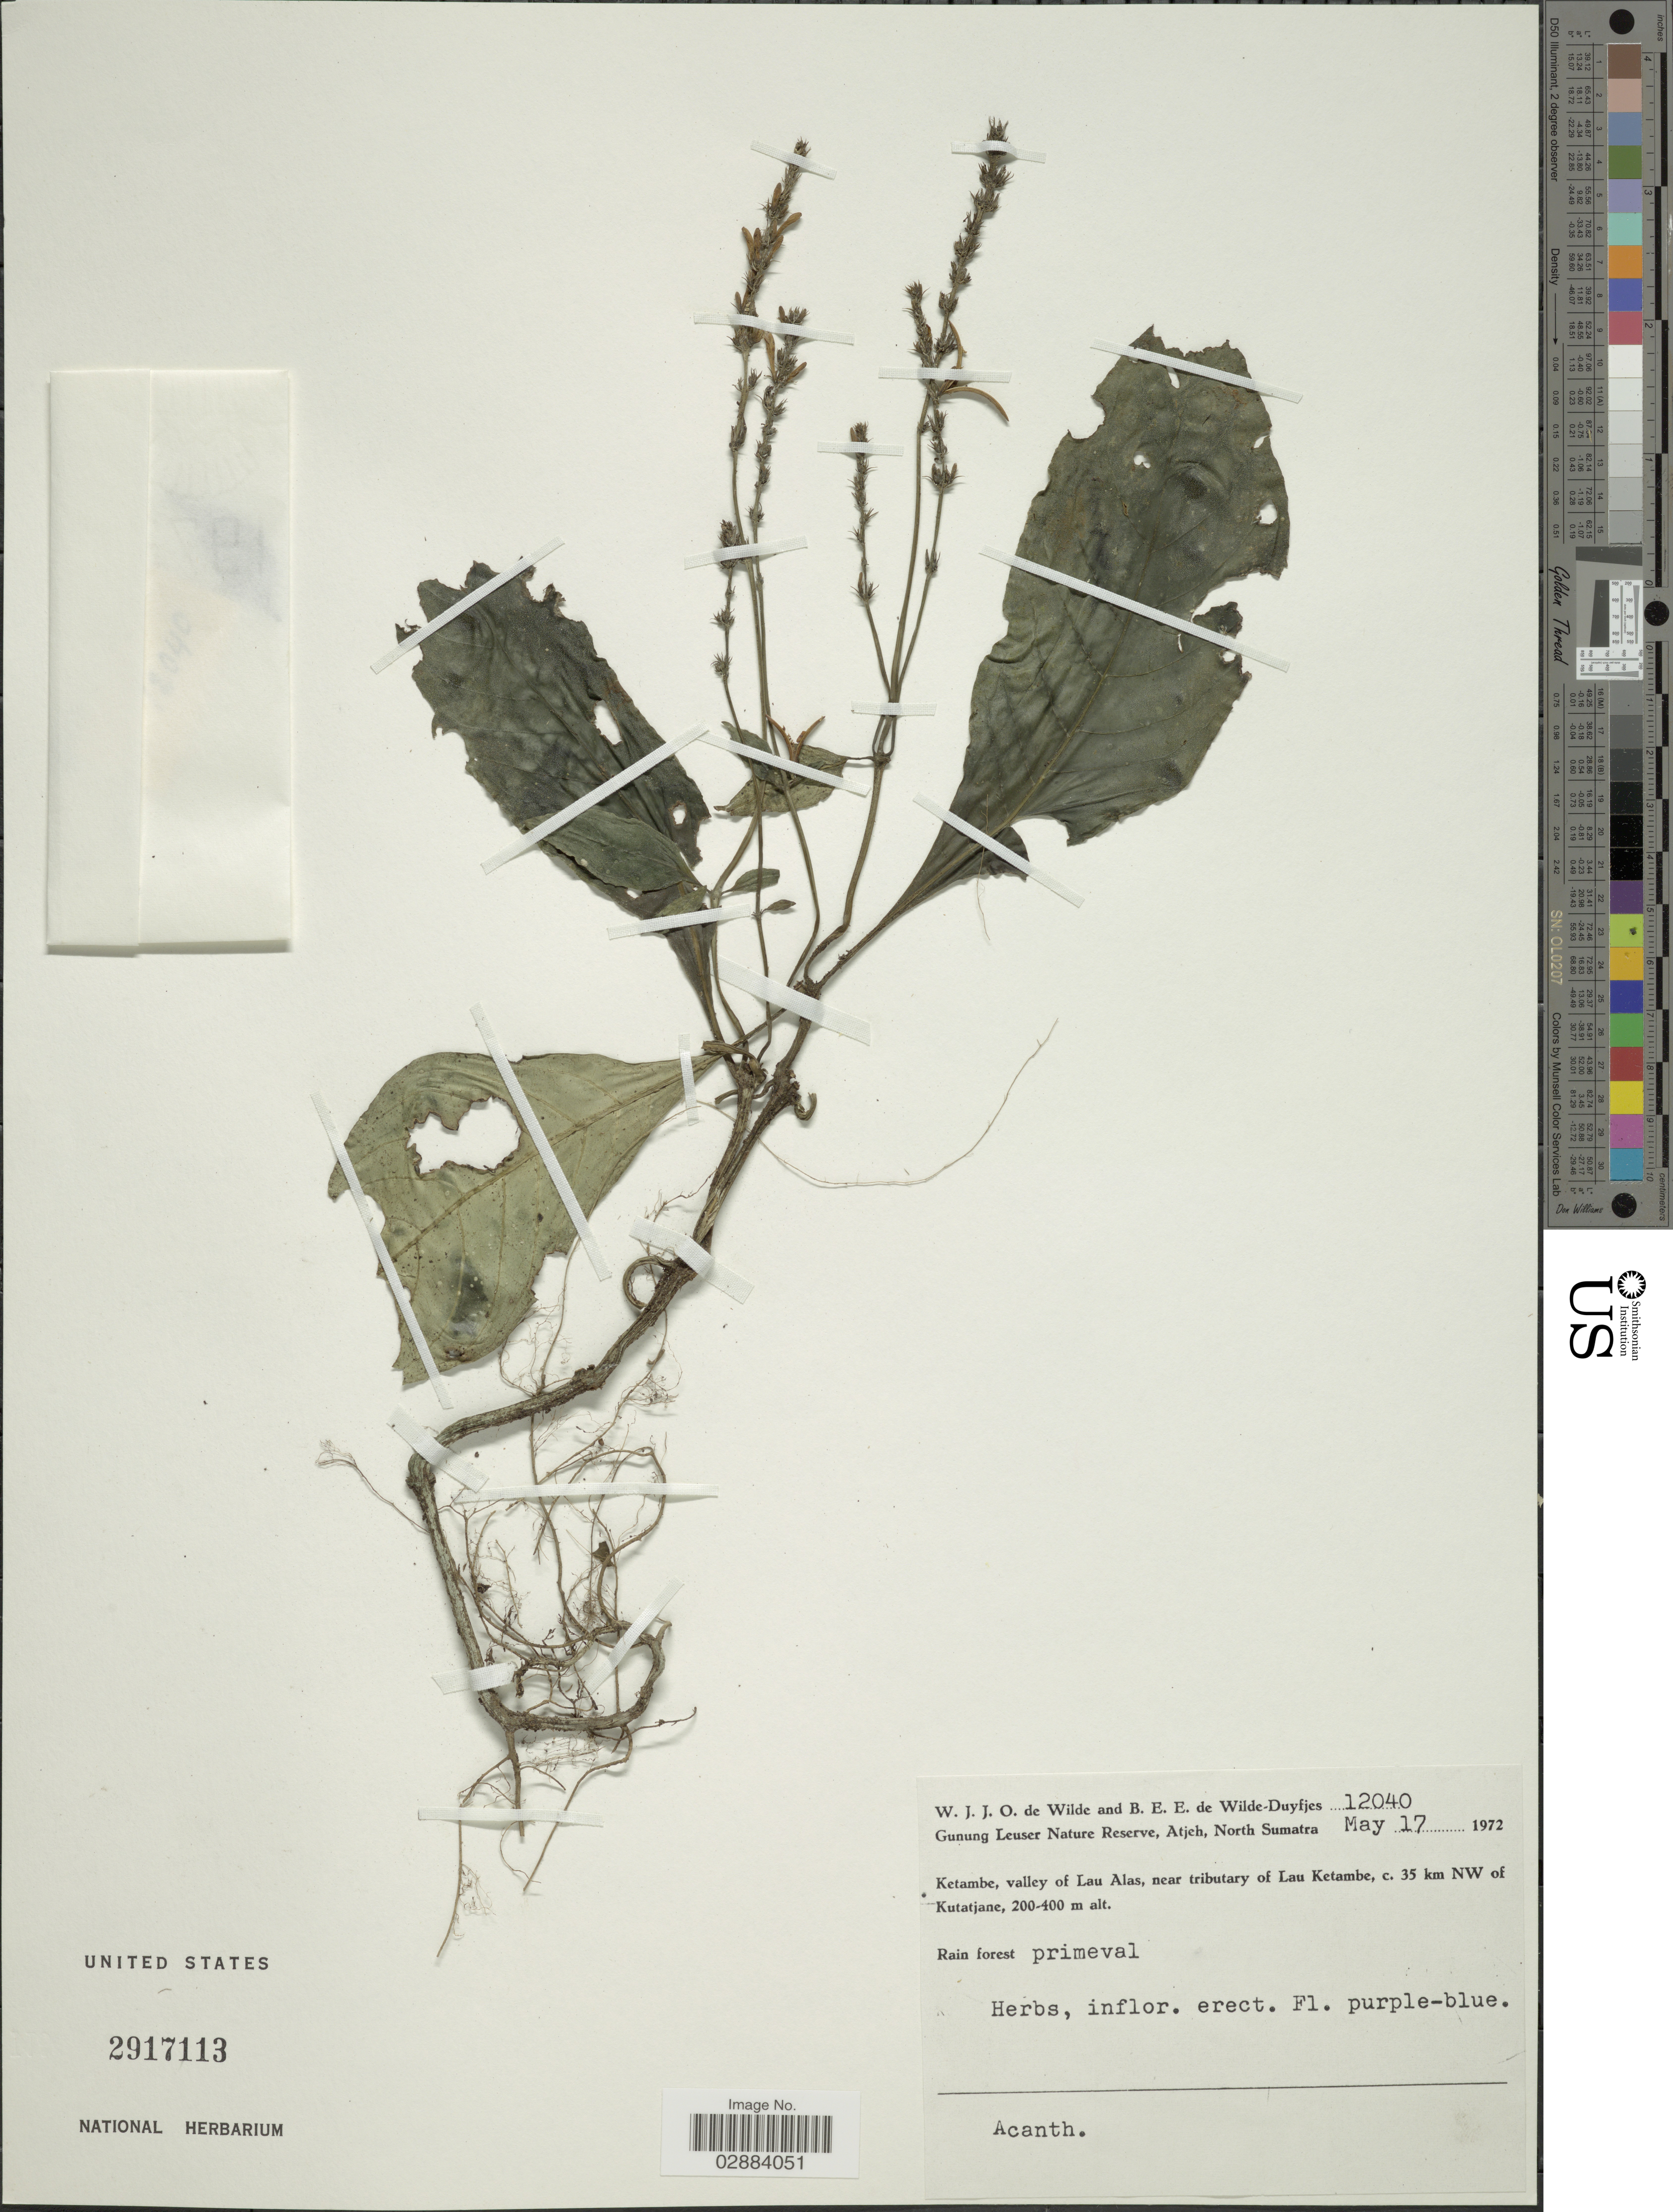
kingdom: Plantae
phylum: Tracheophyta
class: Magnoliopsida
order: Lamiales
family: Acanthaceae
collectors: W. J. de Wilde & B. E. de Wilde-Duyfjes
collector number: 12040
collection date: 1972-05-17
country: Indonesia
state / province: Sumatra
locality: North Sumatra. Ketambe, valley of Lau Alas, near tributary of Lau Ketambe, c. 35 km NW of Kutajane.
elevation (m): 200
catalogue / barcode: US 2917113